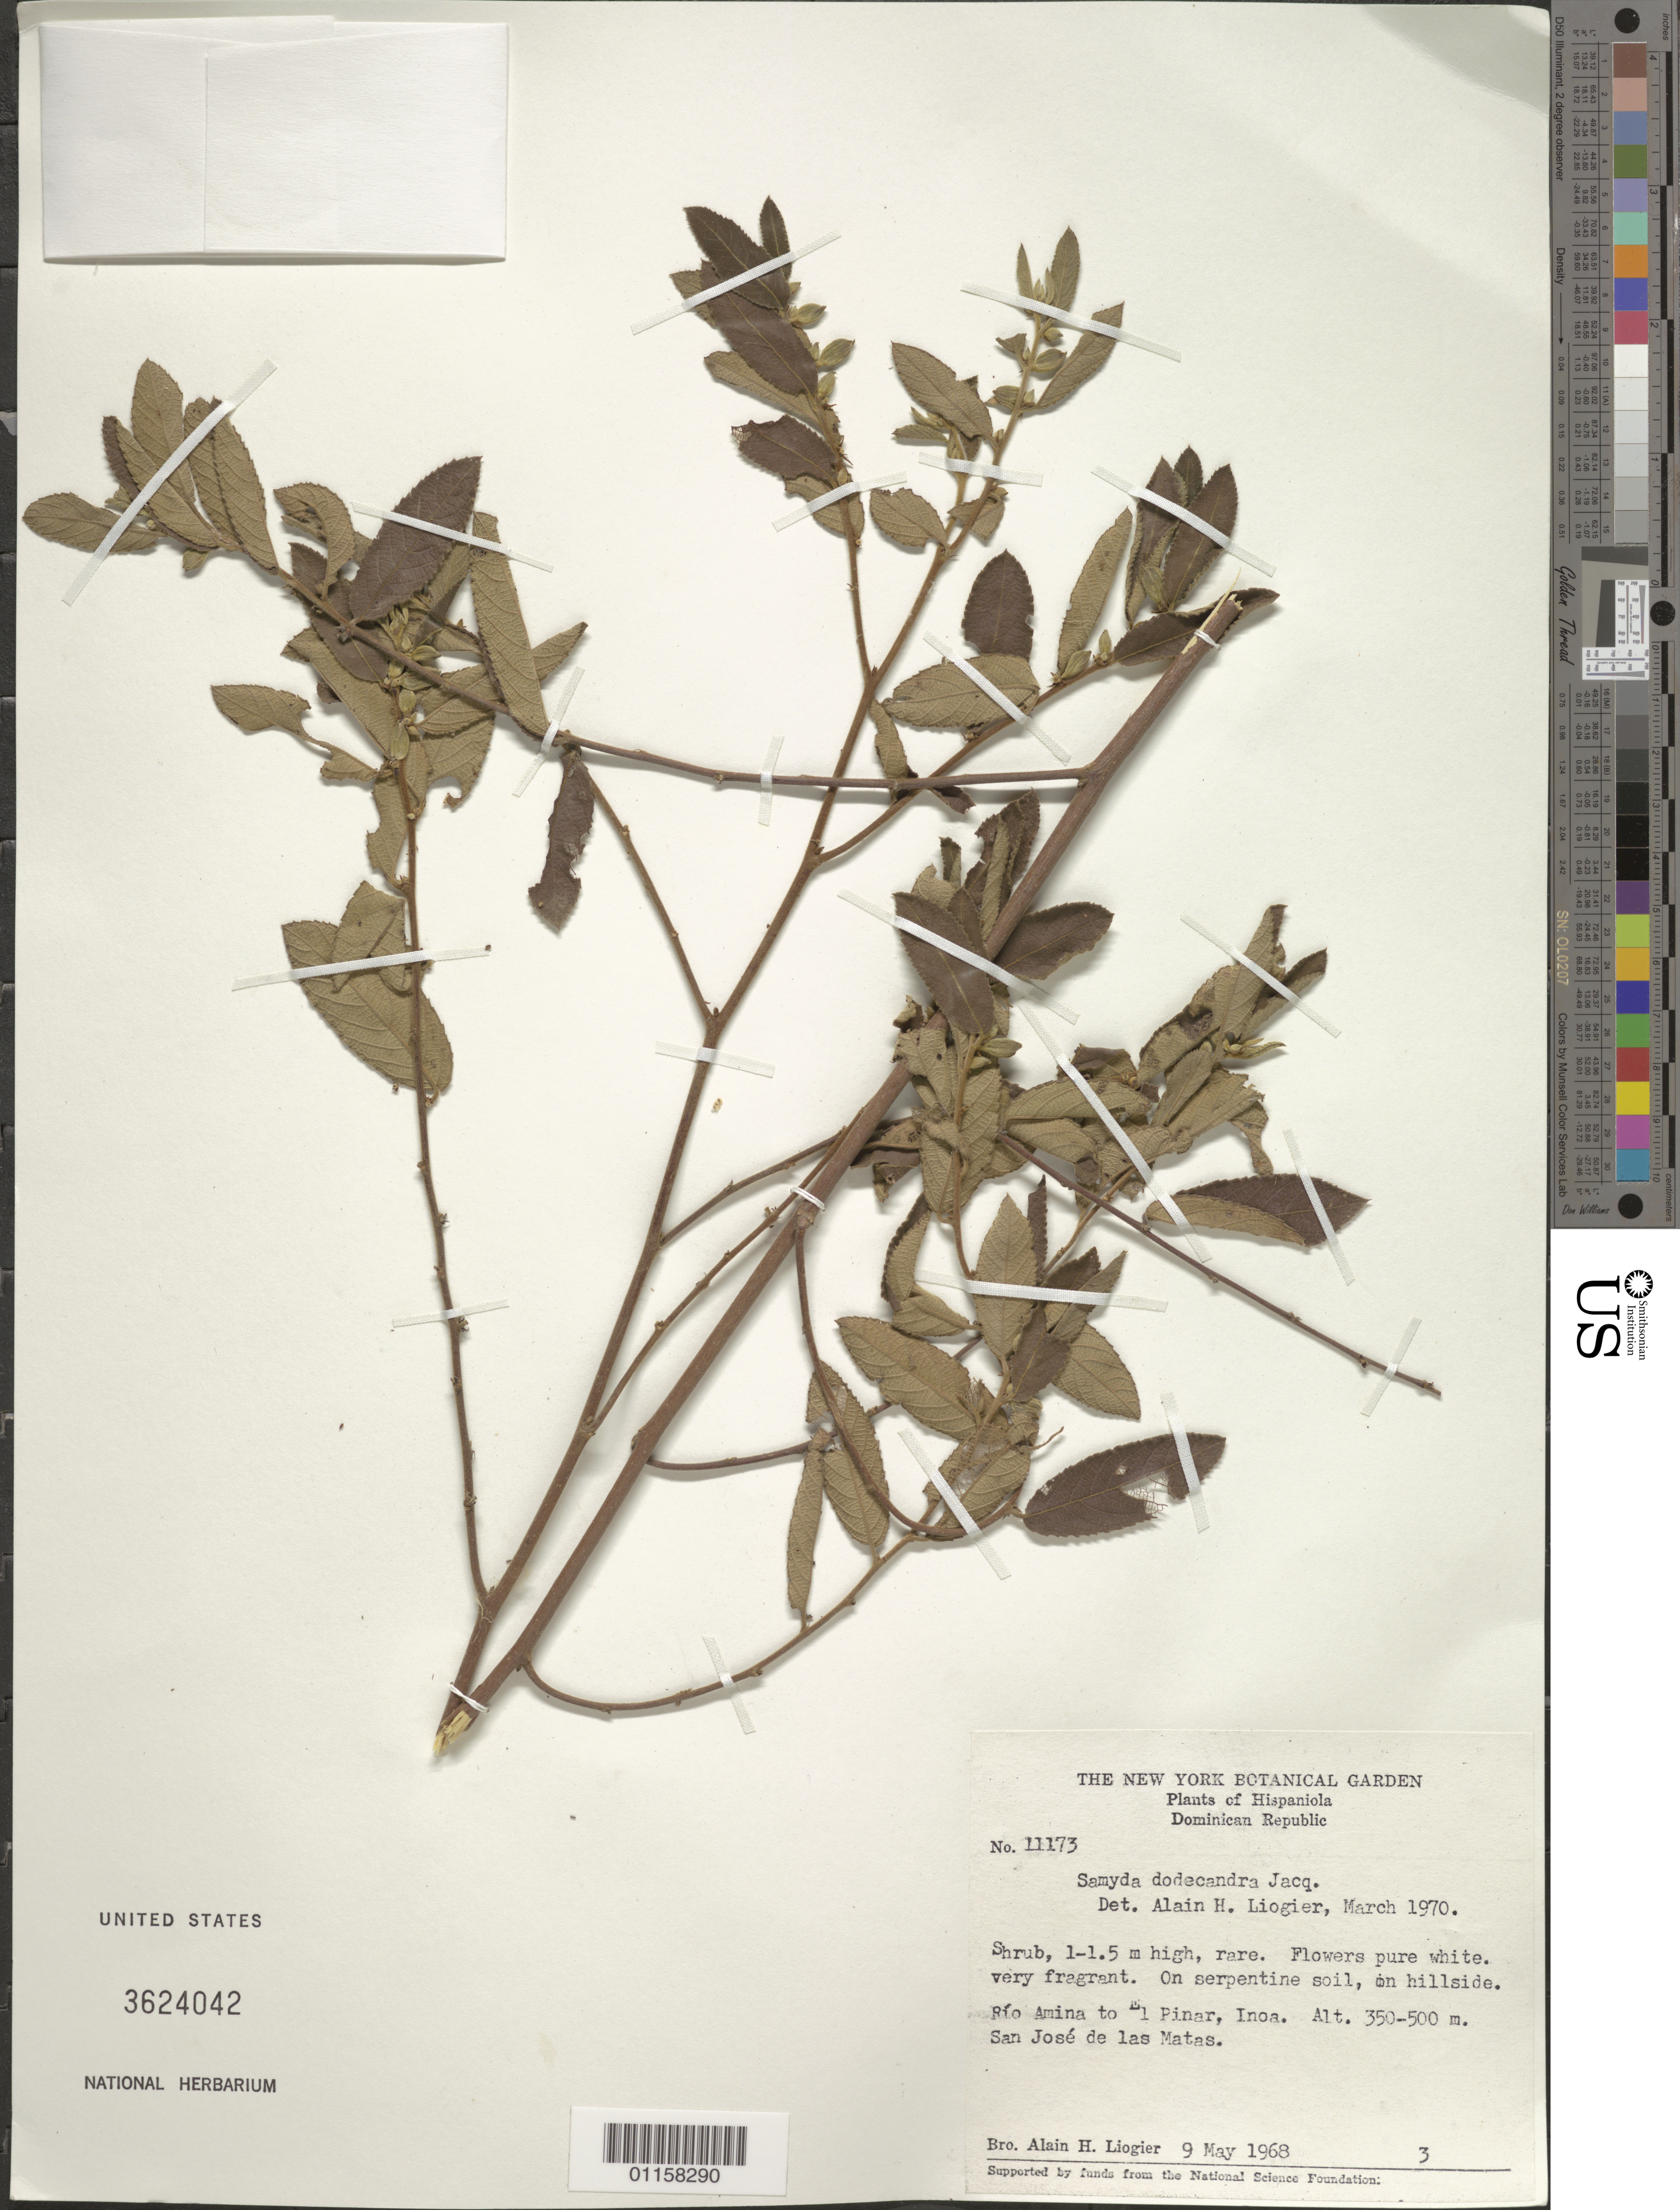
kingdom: Plantae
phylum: Tracheophyta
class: Magnoliopsida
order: Malpighiales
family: Salicaceae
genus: Casearia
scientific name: Casearia dodecandra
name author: (Jacq.) T. Samar. & M.H. Alford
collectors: A. H. Liogier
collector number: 11173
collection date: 1968-05-09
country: Dominican Republic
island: Hispaniola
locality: Río Amina to El Pinar, Inoa. San José de las Matas.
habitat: On serpentine soil, in hillside.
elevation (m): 350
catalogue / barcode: US 3624042